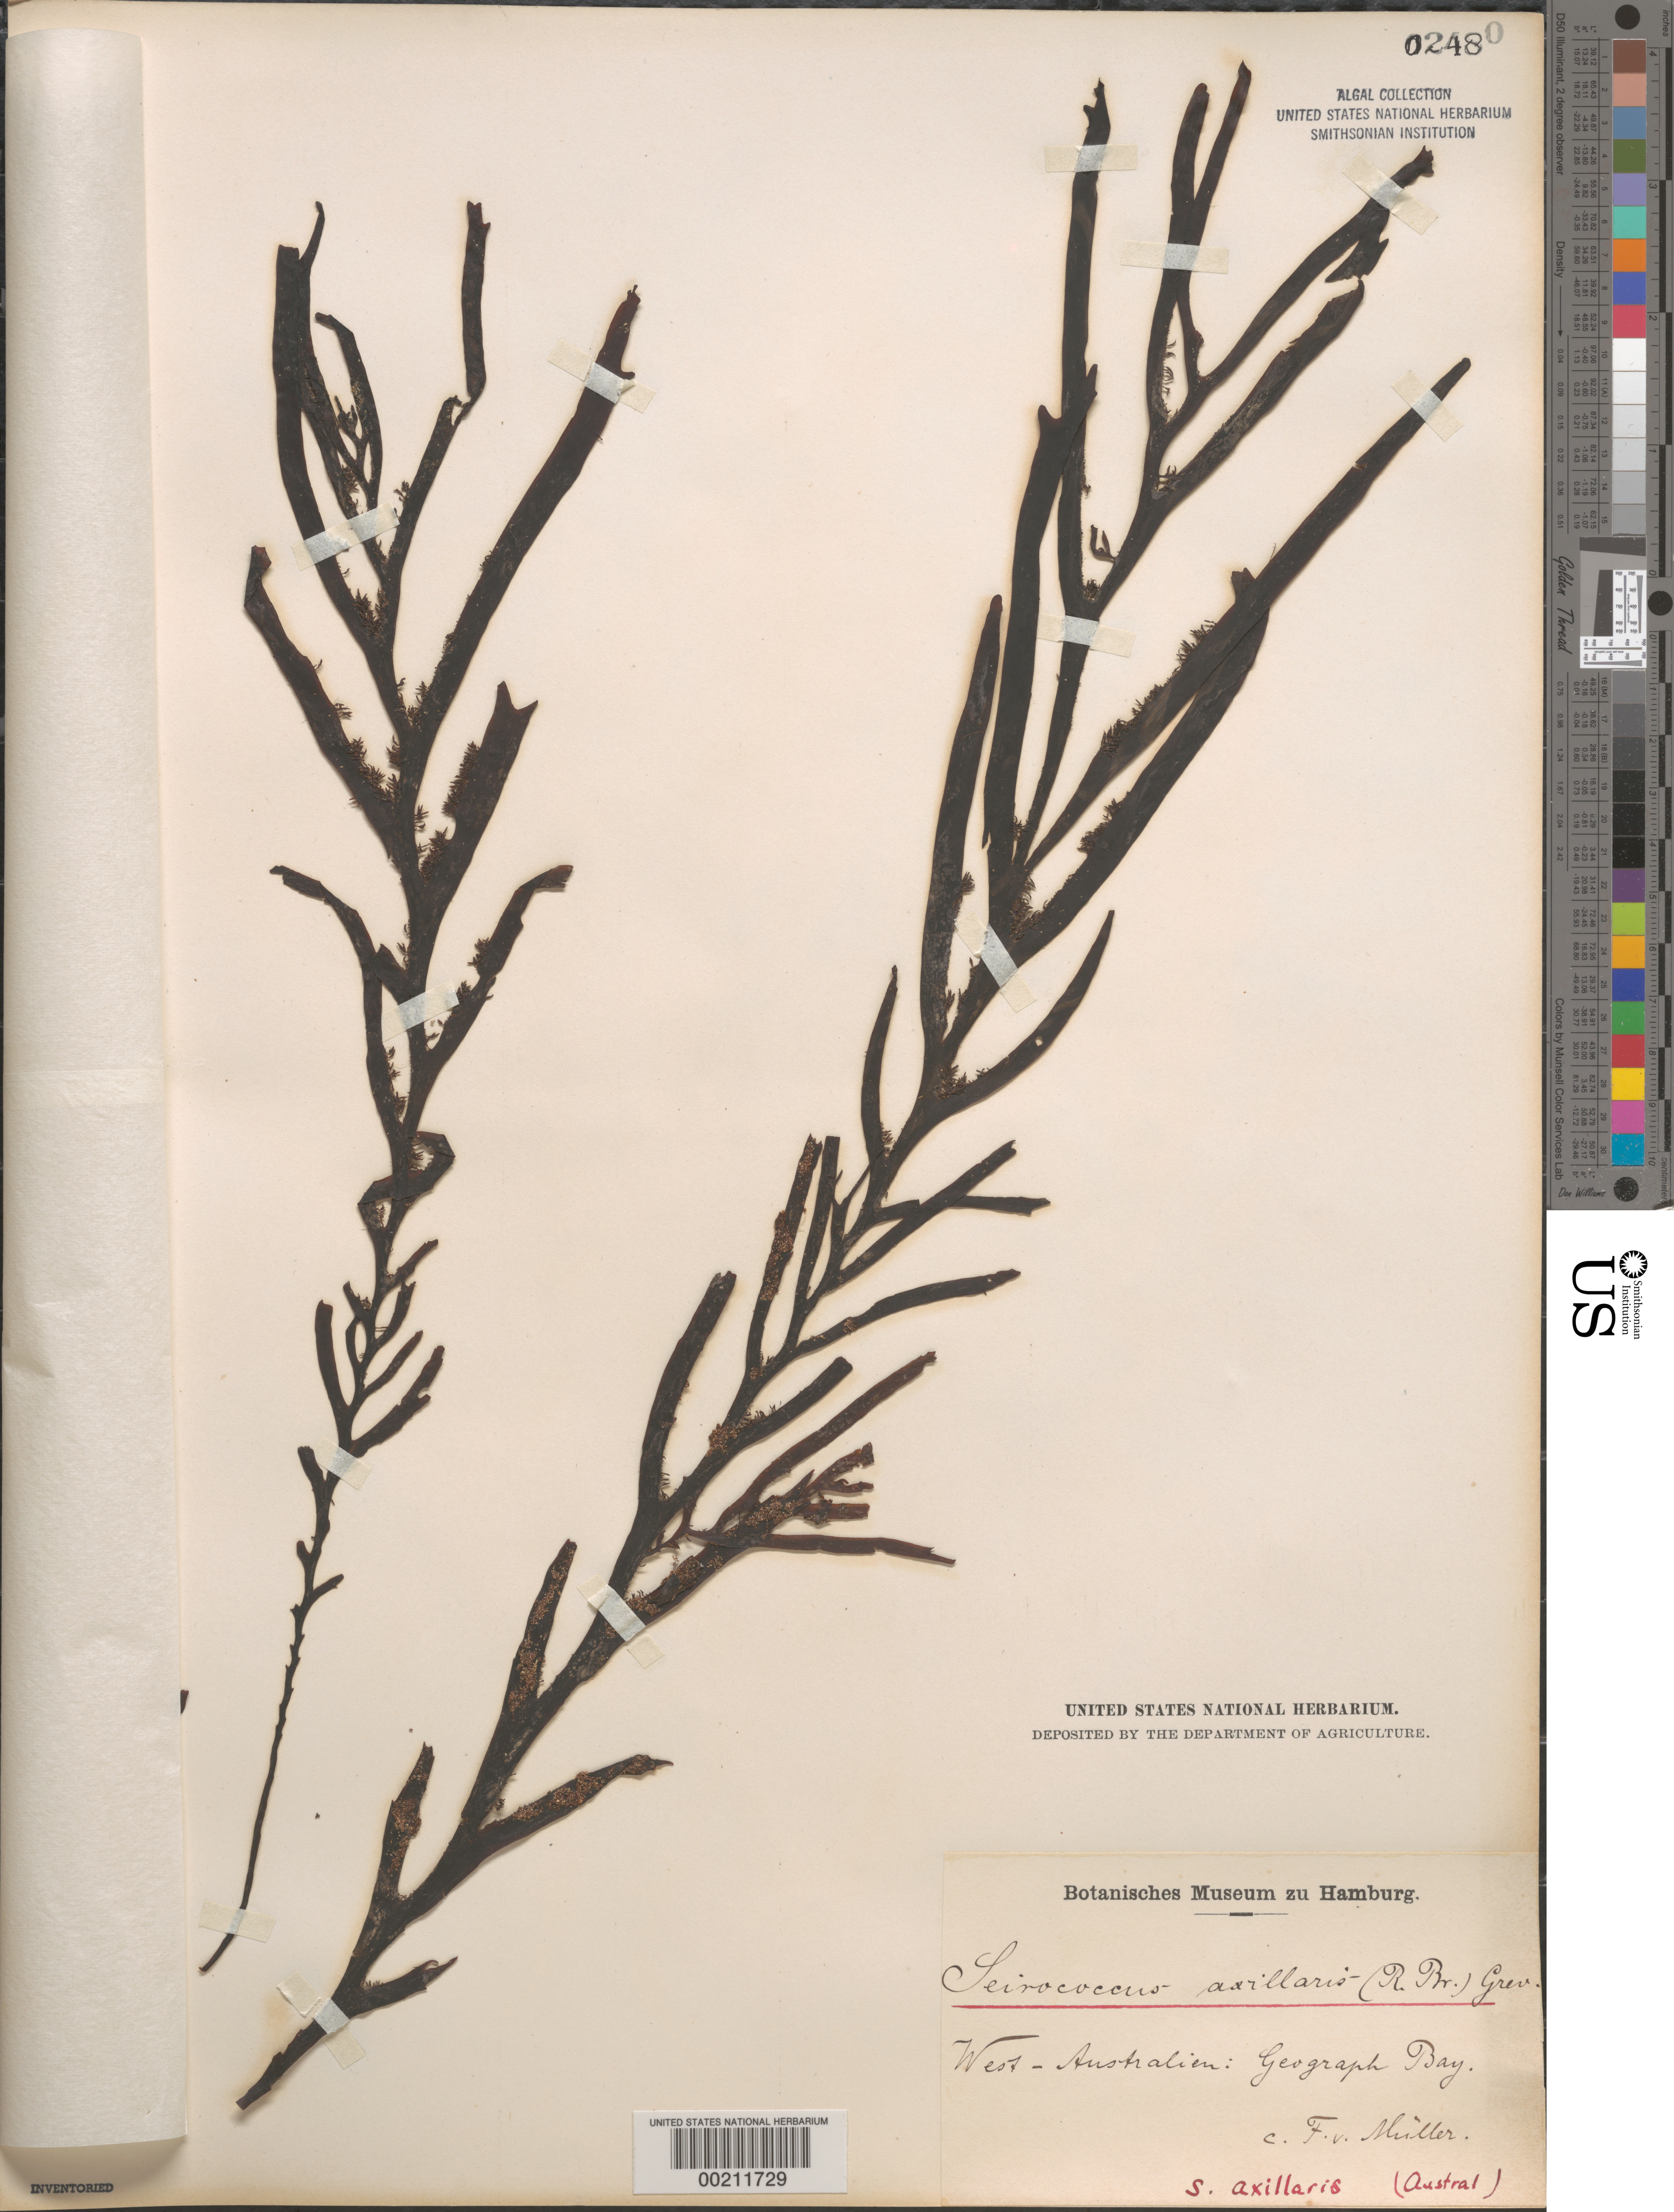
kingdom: Chromista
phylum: Ochrophyta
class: Phaeophyceae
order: Fucales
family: Seirococcaceae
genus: Seirococcus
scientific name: Seirococcus axillaris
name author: (R.Brown ex Turner) Greville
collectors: F. Mueller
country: Australia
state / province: Western Australia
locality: Geographe Bay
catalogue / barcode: US 2480